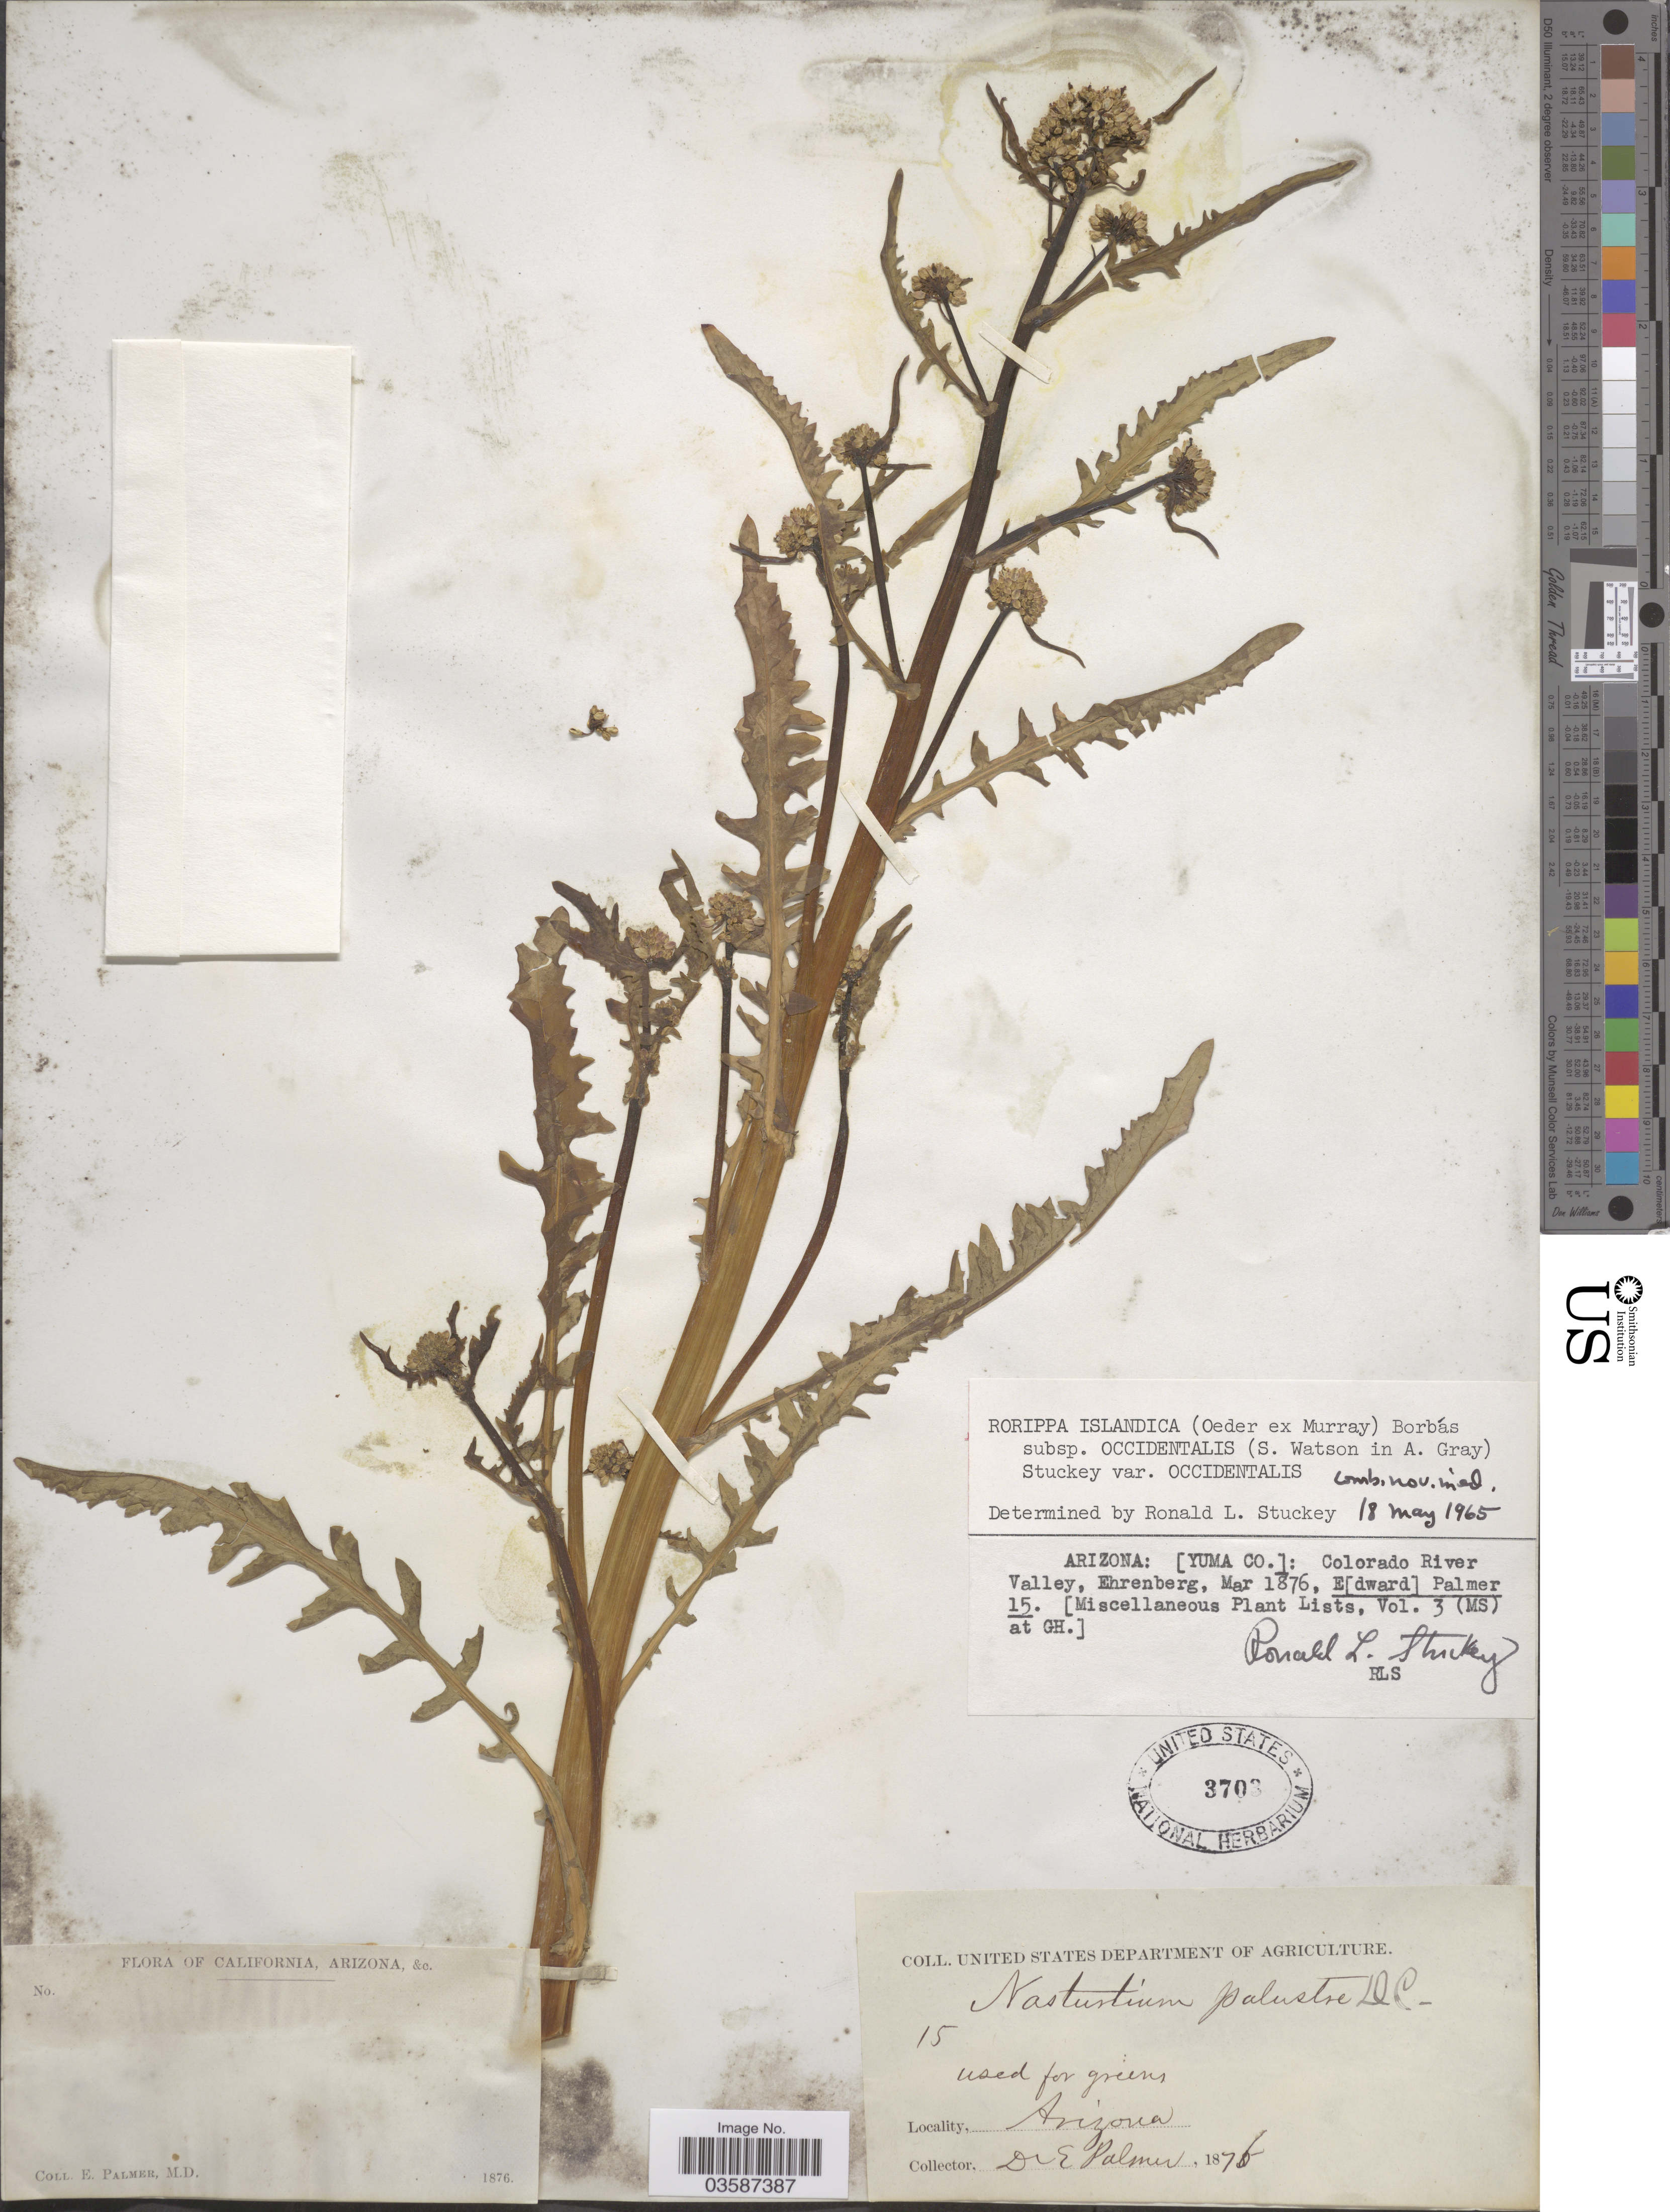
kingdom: Plantae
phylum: Tracheophyta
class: Magnoliopsida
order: Brassicales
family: Brassicaceae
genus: Rorippa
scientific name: Rorippa islandica var. occidentalis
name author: (S. Watson) Butters & Abbe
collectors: E. Palmer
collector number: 15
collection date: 1876-03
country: United States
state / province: Arizona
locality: [Yuma Co.]: Colorado River Valley, Ehrenberg.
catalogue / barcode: US 3703